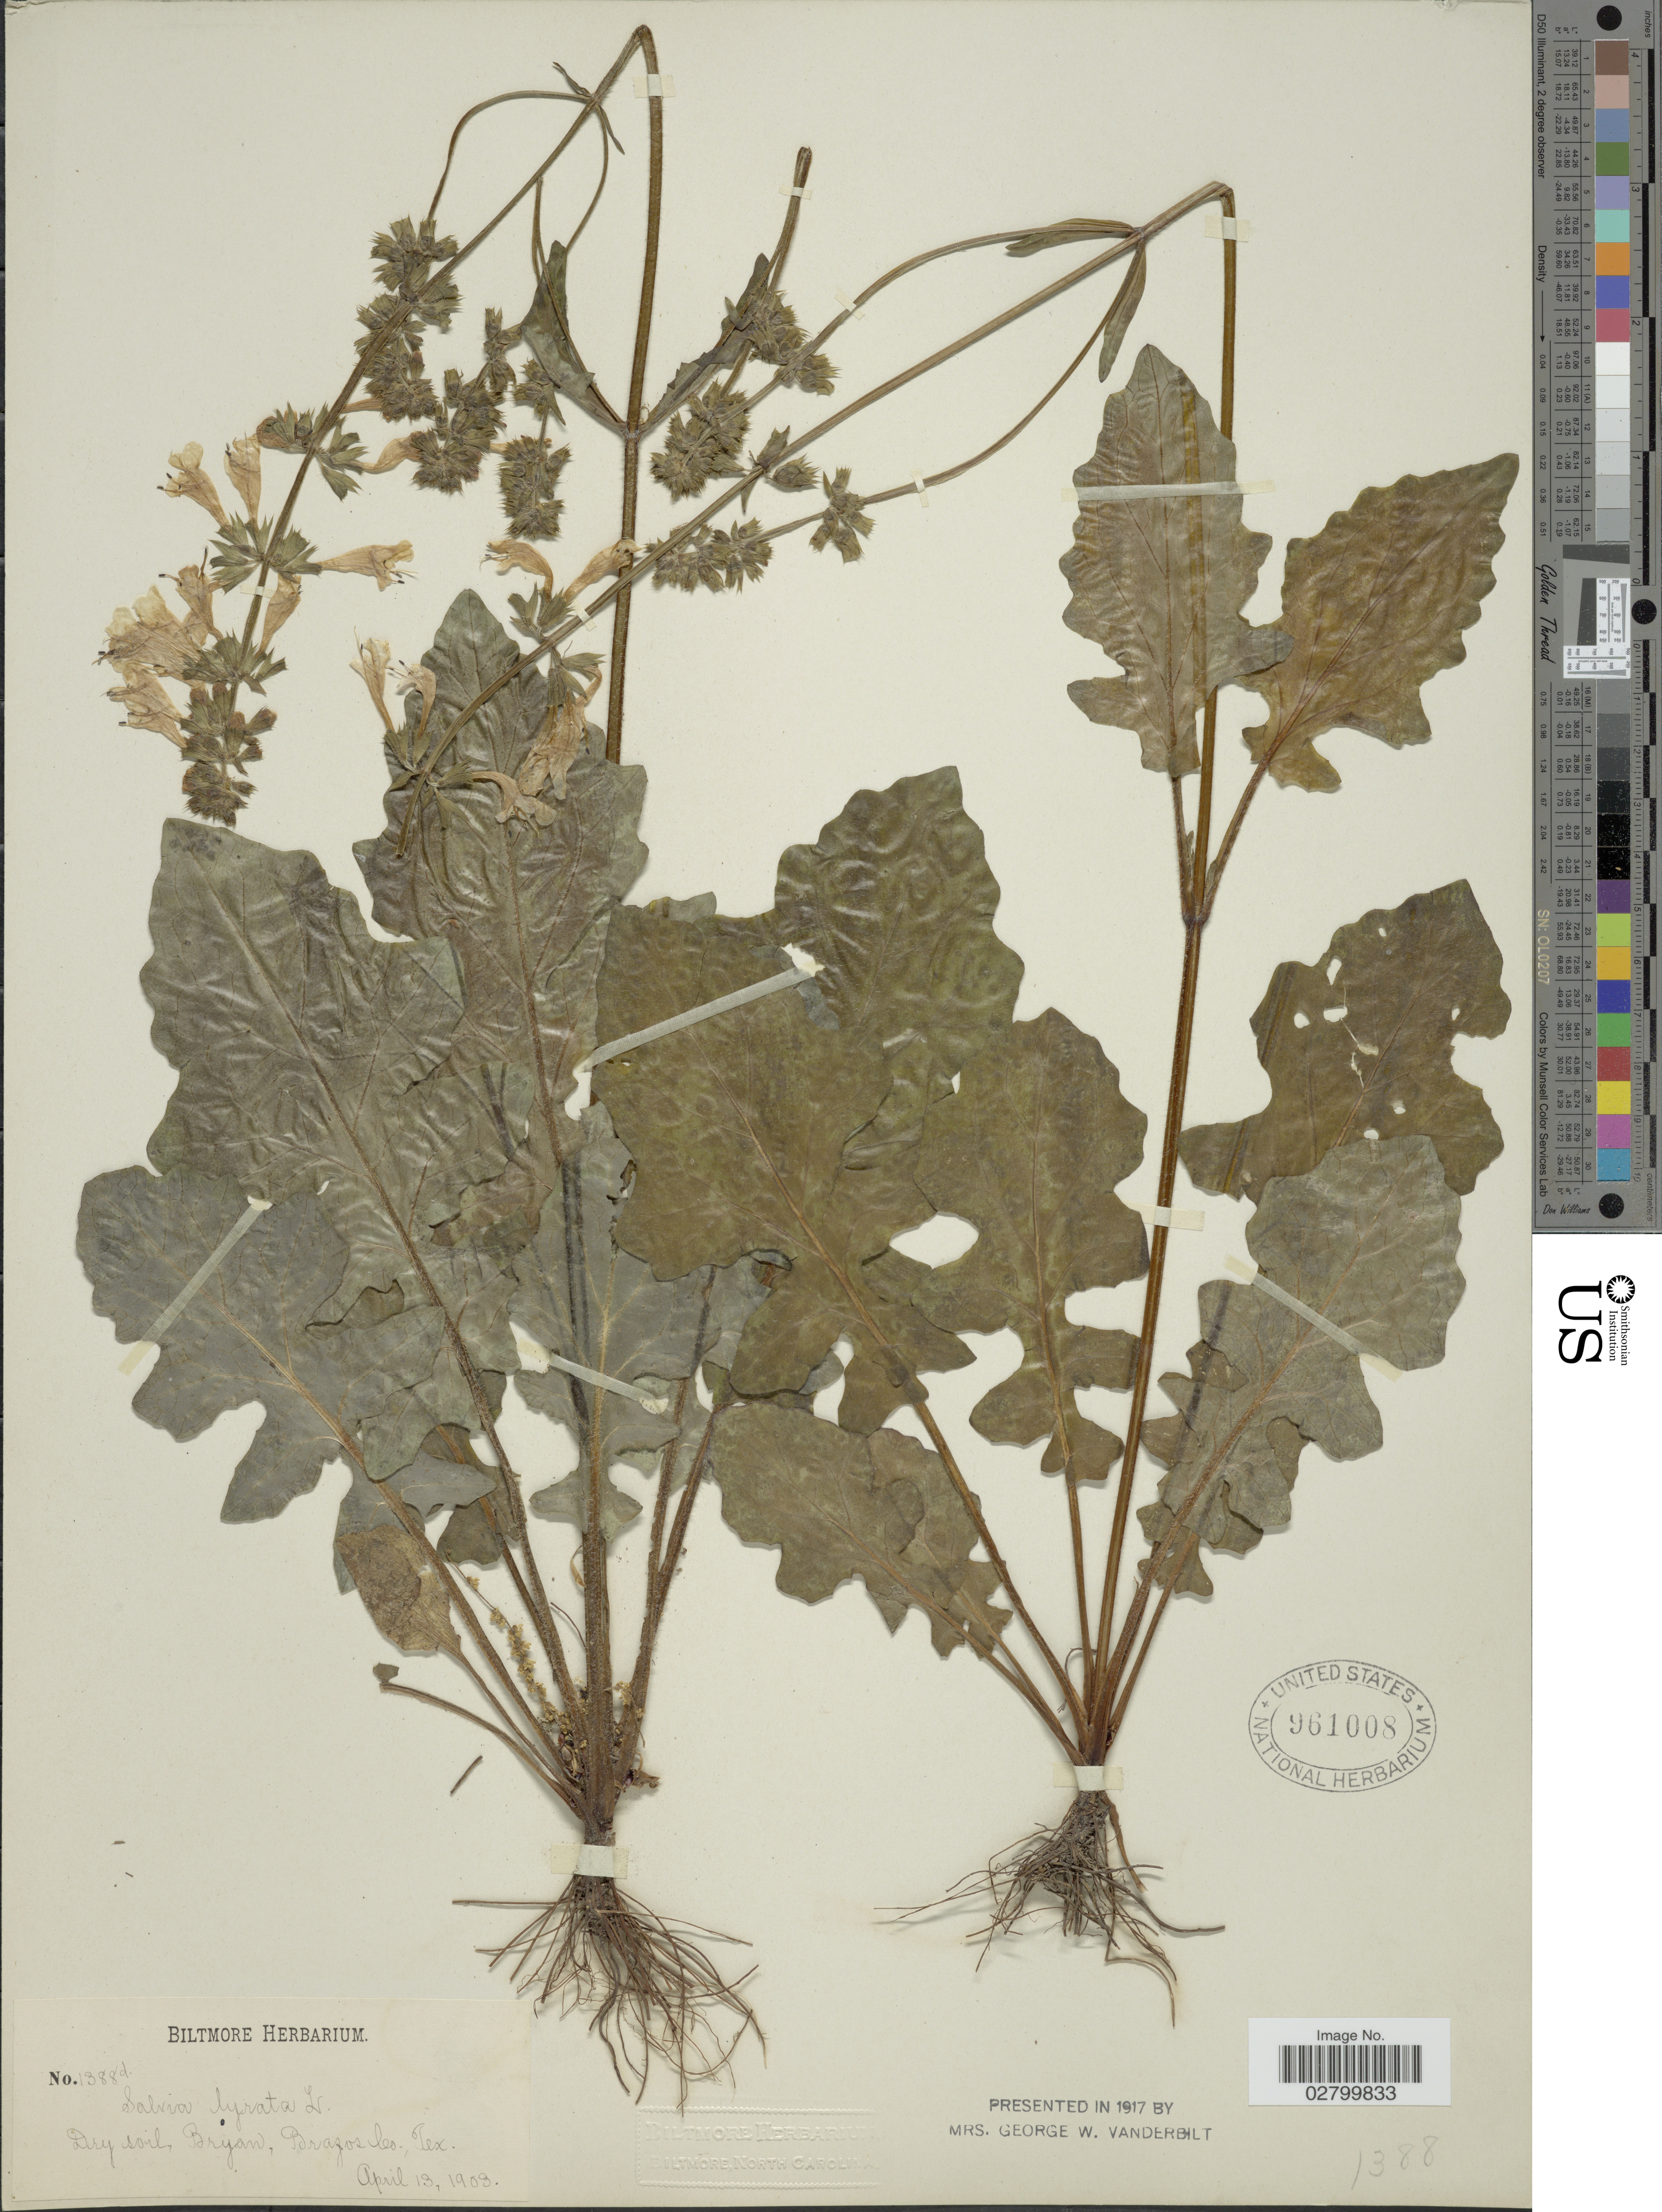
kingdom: Plantae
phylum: Tracheophyta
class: Magnoliopsida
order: Lamiales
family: Lamiaceae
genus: Salvia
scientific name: Salvia lyrata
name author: L.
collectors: ex herb. Biltmore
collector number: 1388d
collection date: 1903-04-13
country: United States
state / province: Texas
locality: Dry soil, Bryan, Brazos Co., Tex.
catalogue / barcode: US 961008